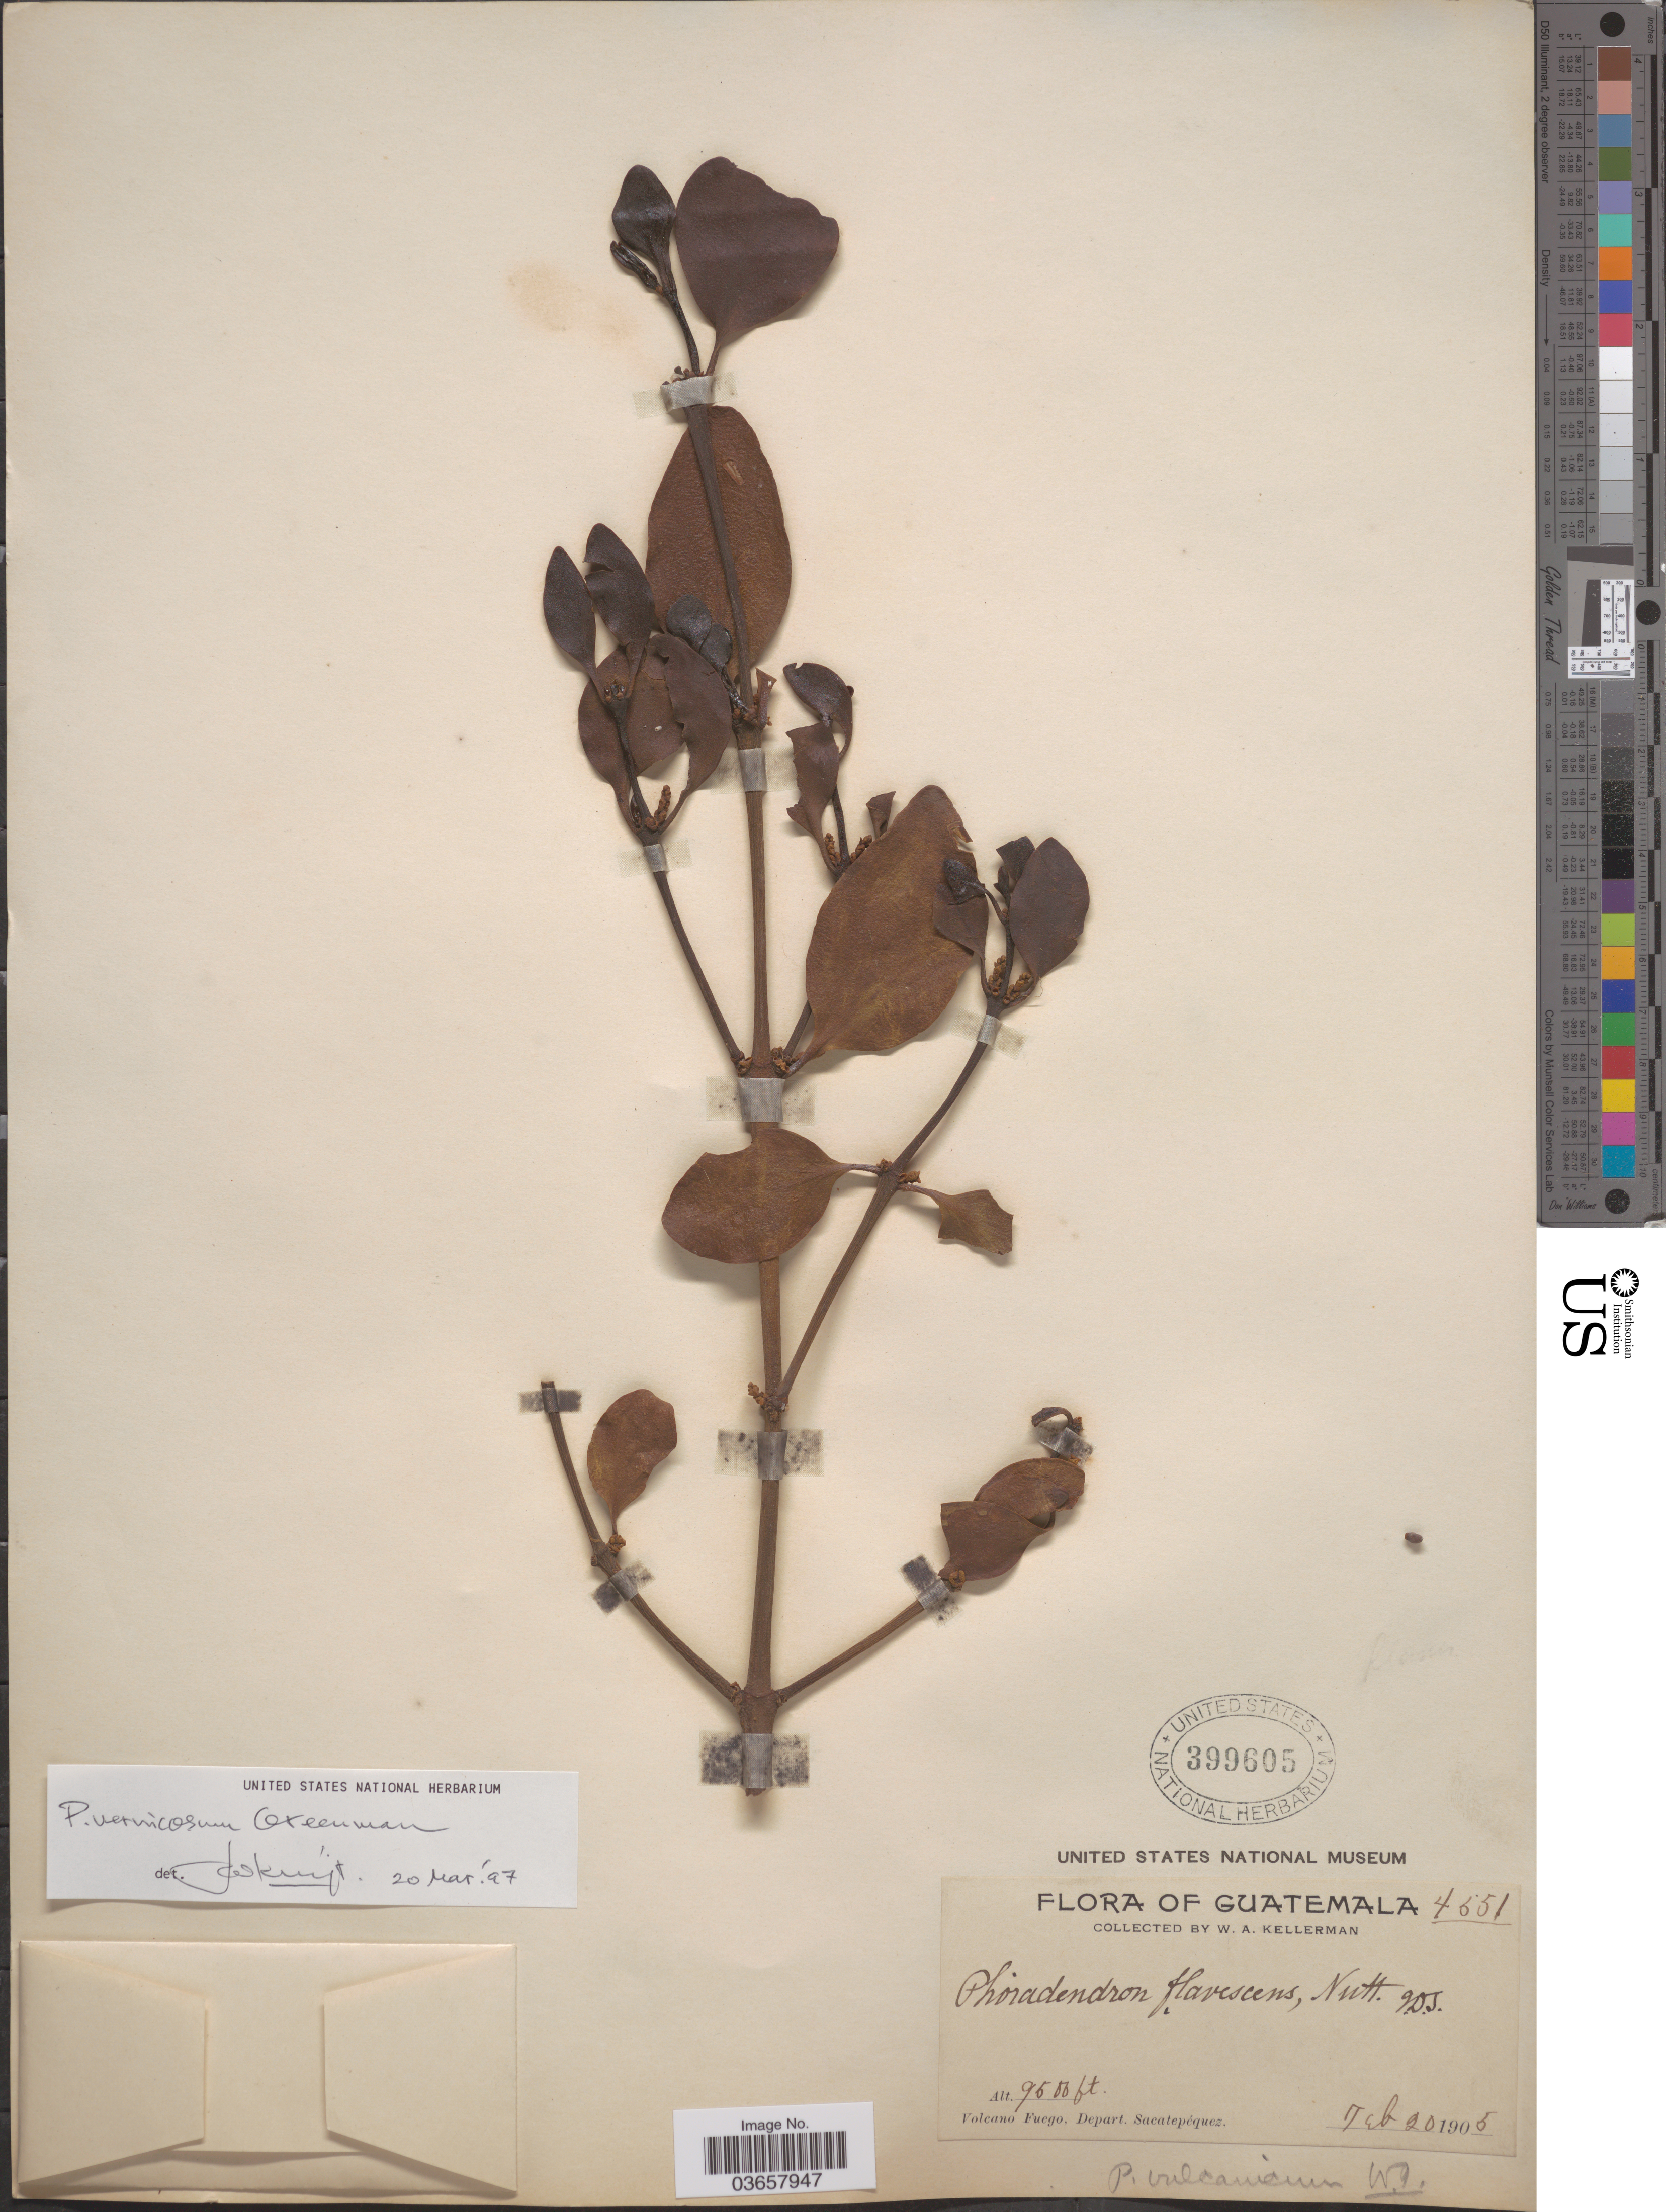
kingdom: Plantae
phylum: Tracheophyta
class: Magnoliopsida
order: Santalales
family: Viscaceae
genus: Phoradendron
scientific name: Phoradendron vernicosum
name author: Greenm.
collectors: W. Kellerman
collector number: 4551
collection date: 1905-02-20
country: Guatemala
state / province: Sacatepéquez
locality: Volcano Fuego, Depart. Sacatepéquez.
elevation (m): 2896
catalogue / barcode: US 399605